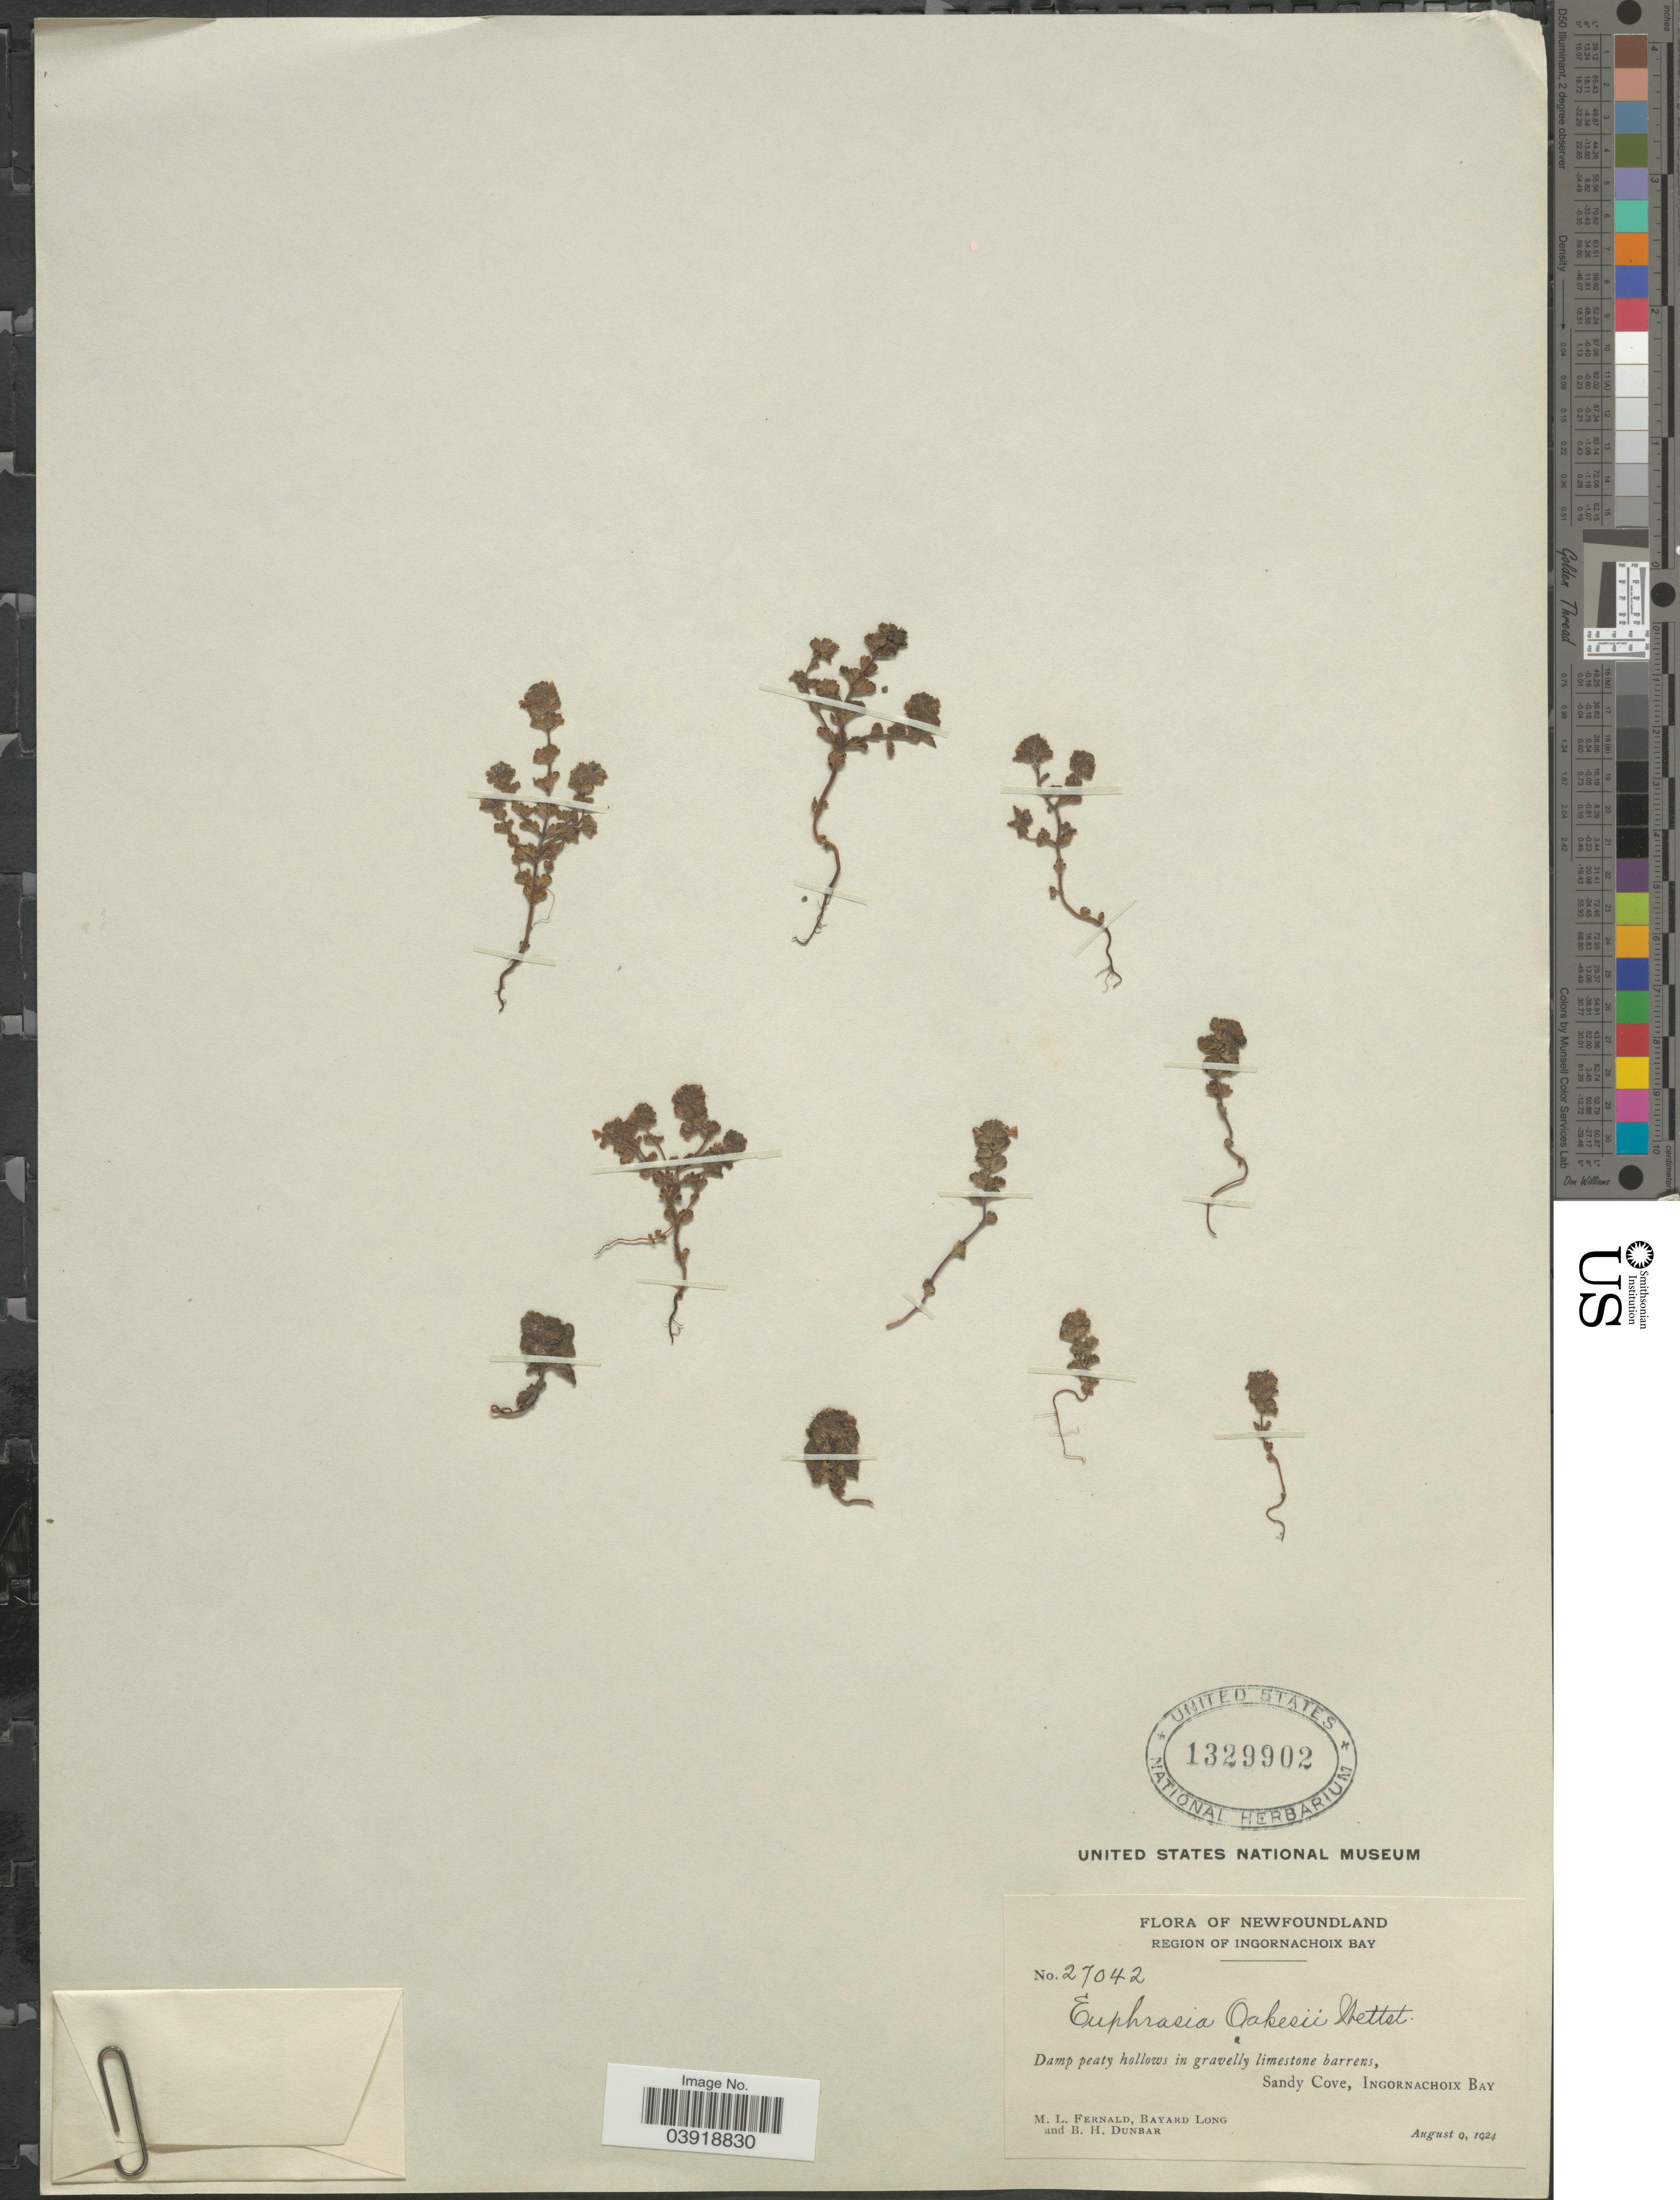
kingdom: Plantae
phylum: Tracheophyta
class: Magnoliopsida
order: Lamiales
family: Orobanchaceae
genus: Euphrasia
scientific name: Euphrasia oakesii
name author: Wettst.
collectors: M. L. Fernald, B. Long & B. Dunbar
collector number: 27042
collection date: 1924-08-09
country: Canada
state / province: Newfoundland and Labrador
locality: Region of Ingornachoix Bay. Sandy Cove, Ingornachoix Bay.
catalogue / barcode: US 1329902